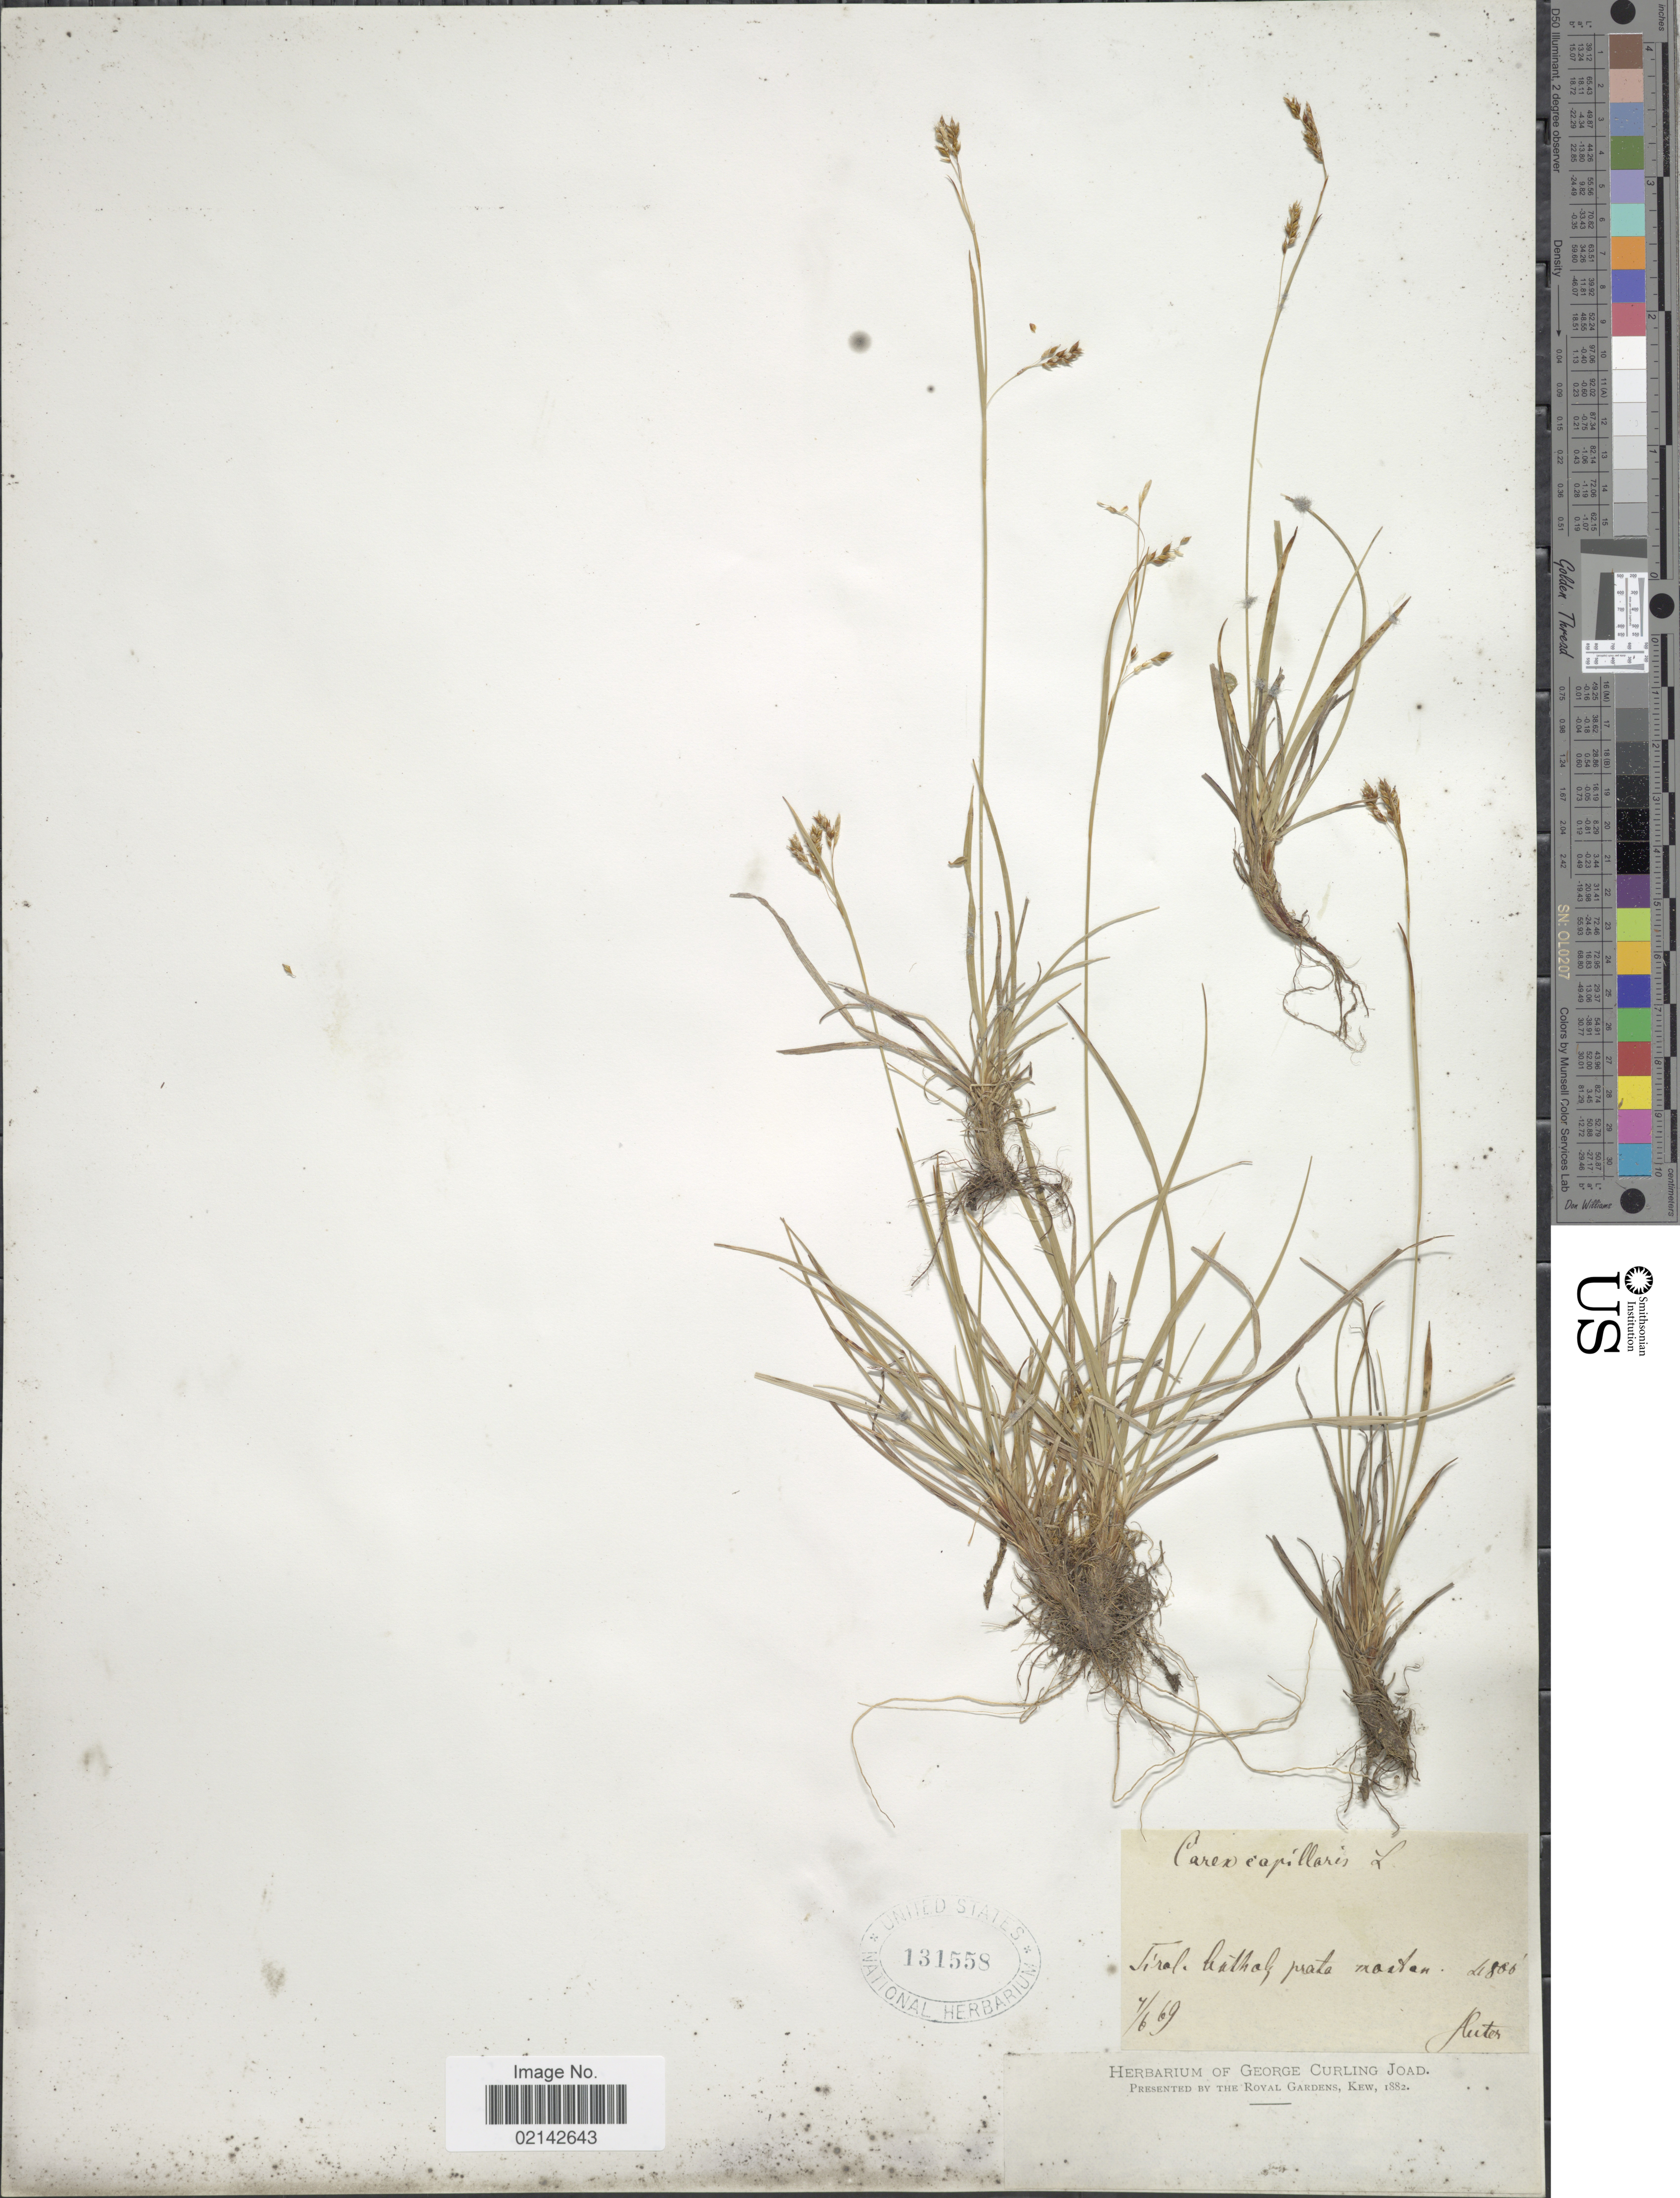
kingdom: Plantae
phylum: Tracheophyta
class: Liliopsida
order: Poales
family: Cyperaceae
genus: Carex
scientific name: Carex capillaris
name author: L.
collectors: -. Huter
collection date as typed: Transcribed d/m/y: 7/6/69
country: Austria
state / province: Tirol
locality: Bathol prata mastan. [interpreted]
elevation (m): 1463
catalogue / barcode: US 131558